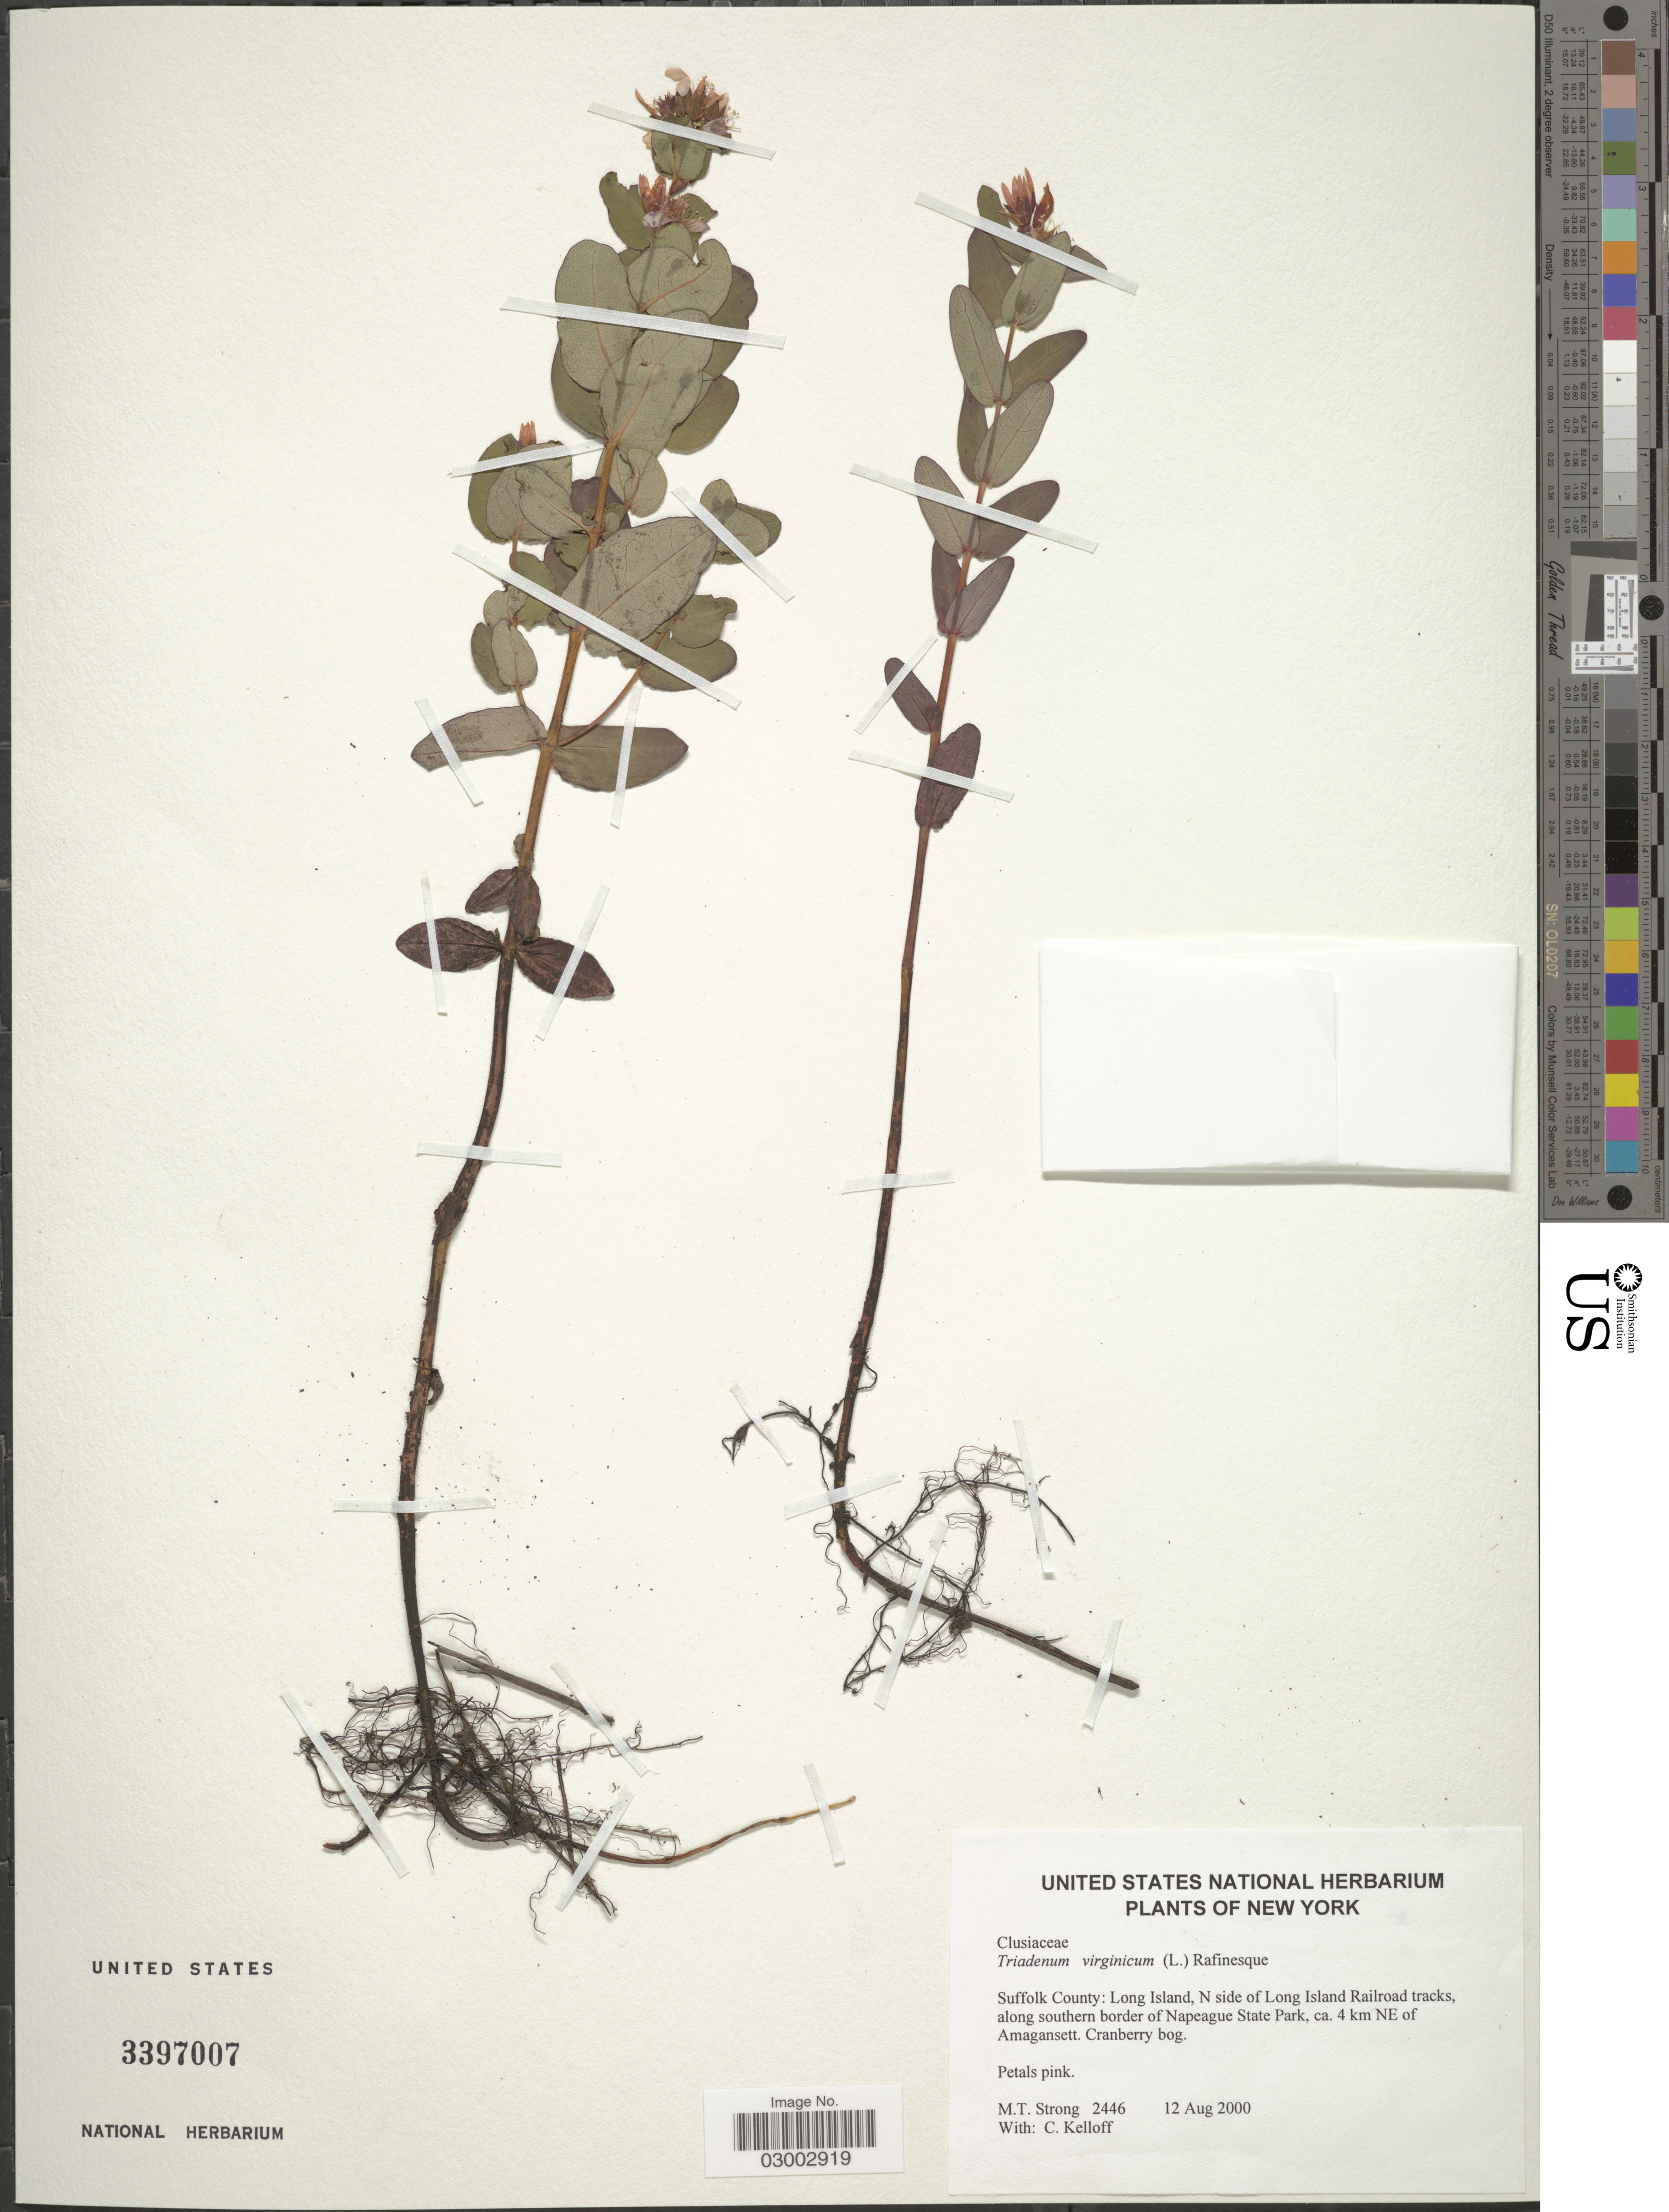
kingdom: Plantae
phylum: Tracheophyta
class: Magnoliopsida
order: Malpighiales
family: Hypericaceae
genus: Hypericum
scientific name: Hypericum virginicum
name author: L.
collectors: M. T. Strong & C. L. Kelloff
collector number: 2446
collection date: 2000-08-12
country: United States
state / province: New York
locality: Suffolk County: Long Island, N side of Long Island Railroad tracks, along southern border of Napeague State Park, ca. 4 km NE of Amagansett. Cranberry bog.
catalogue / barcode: US 3397007